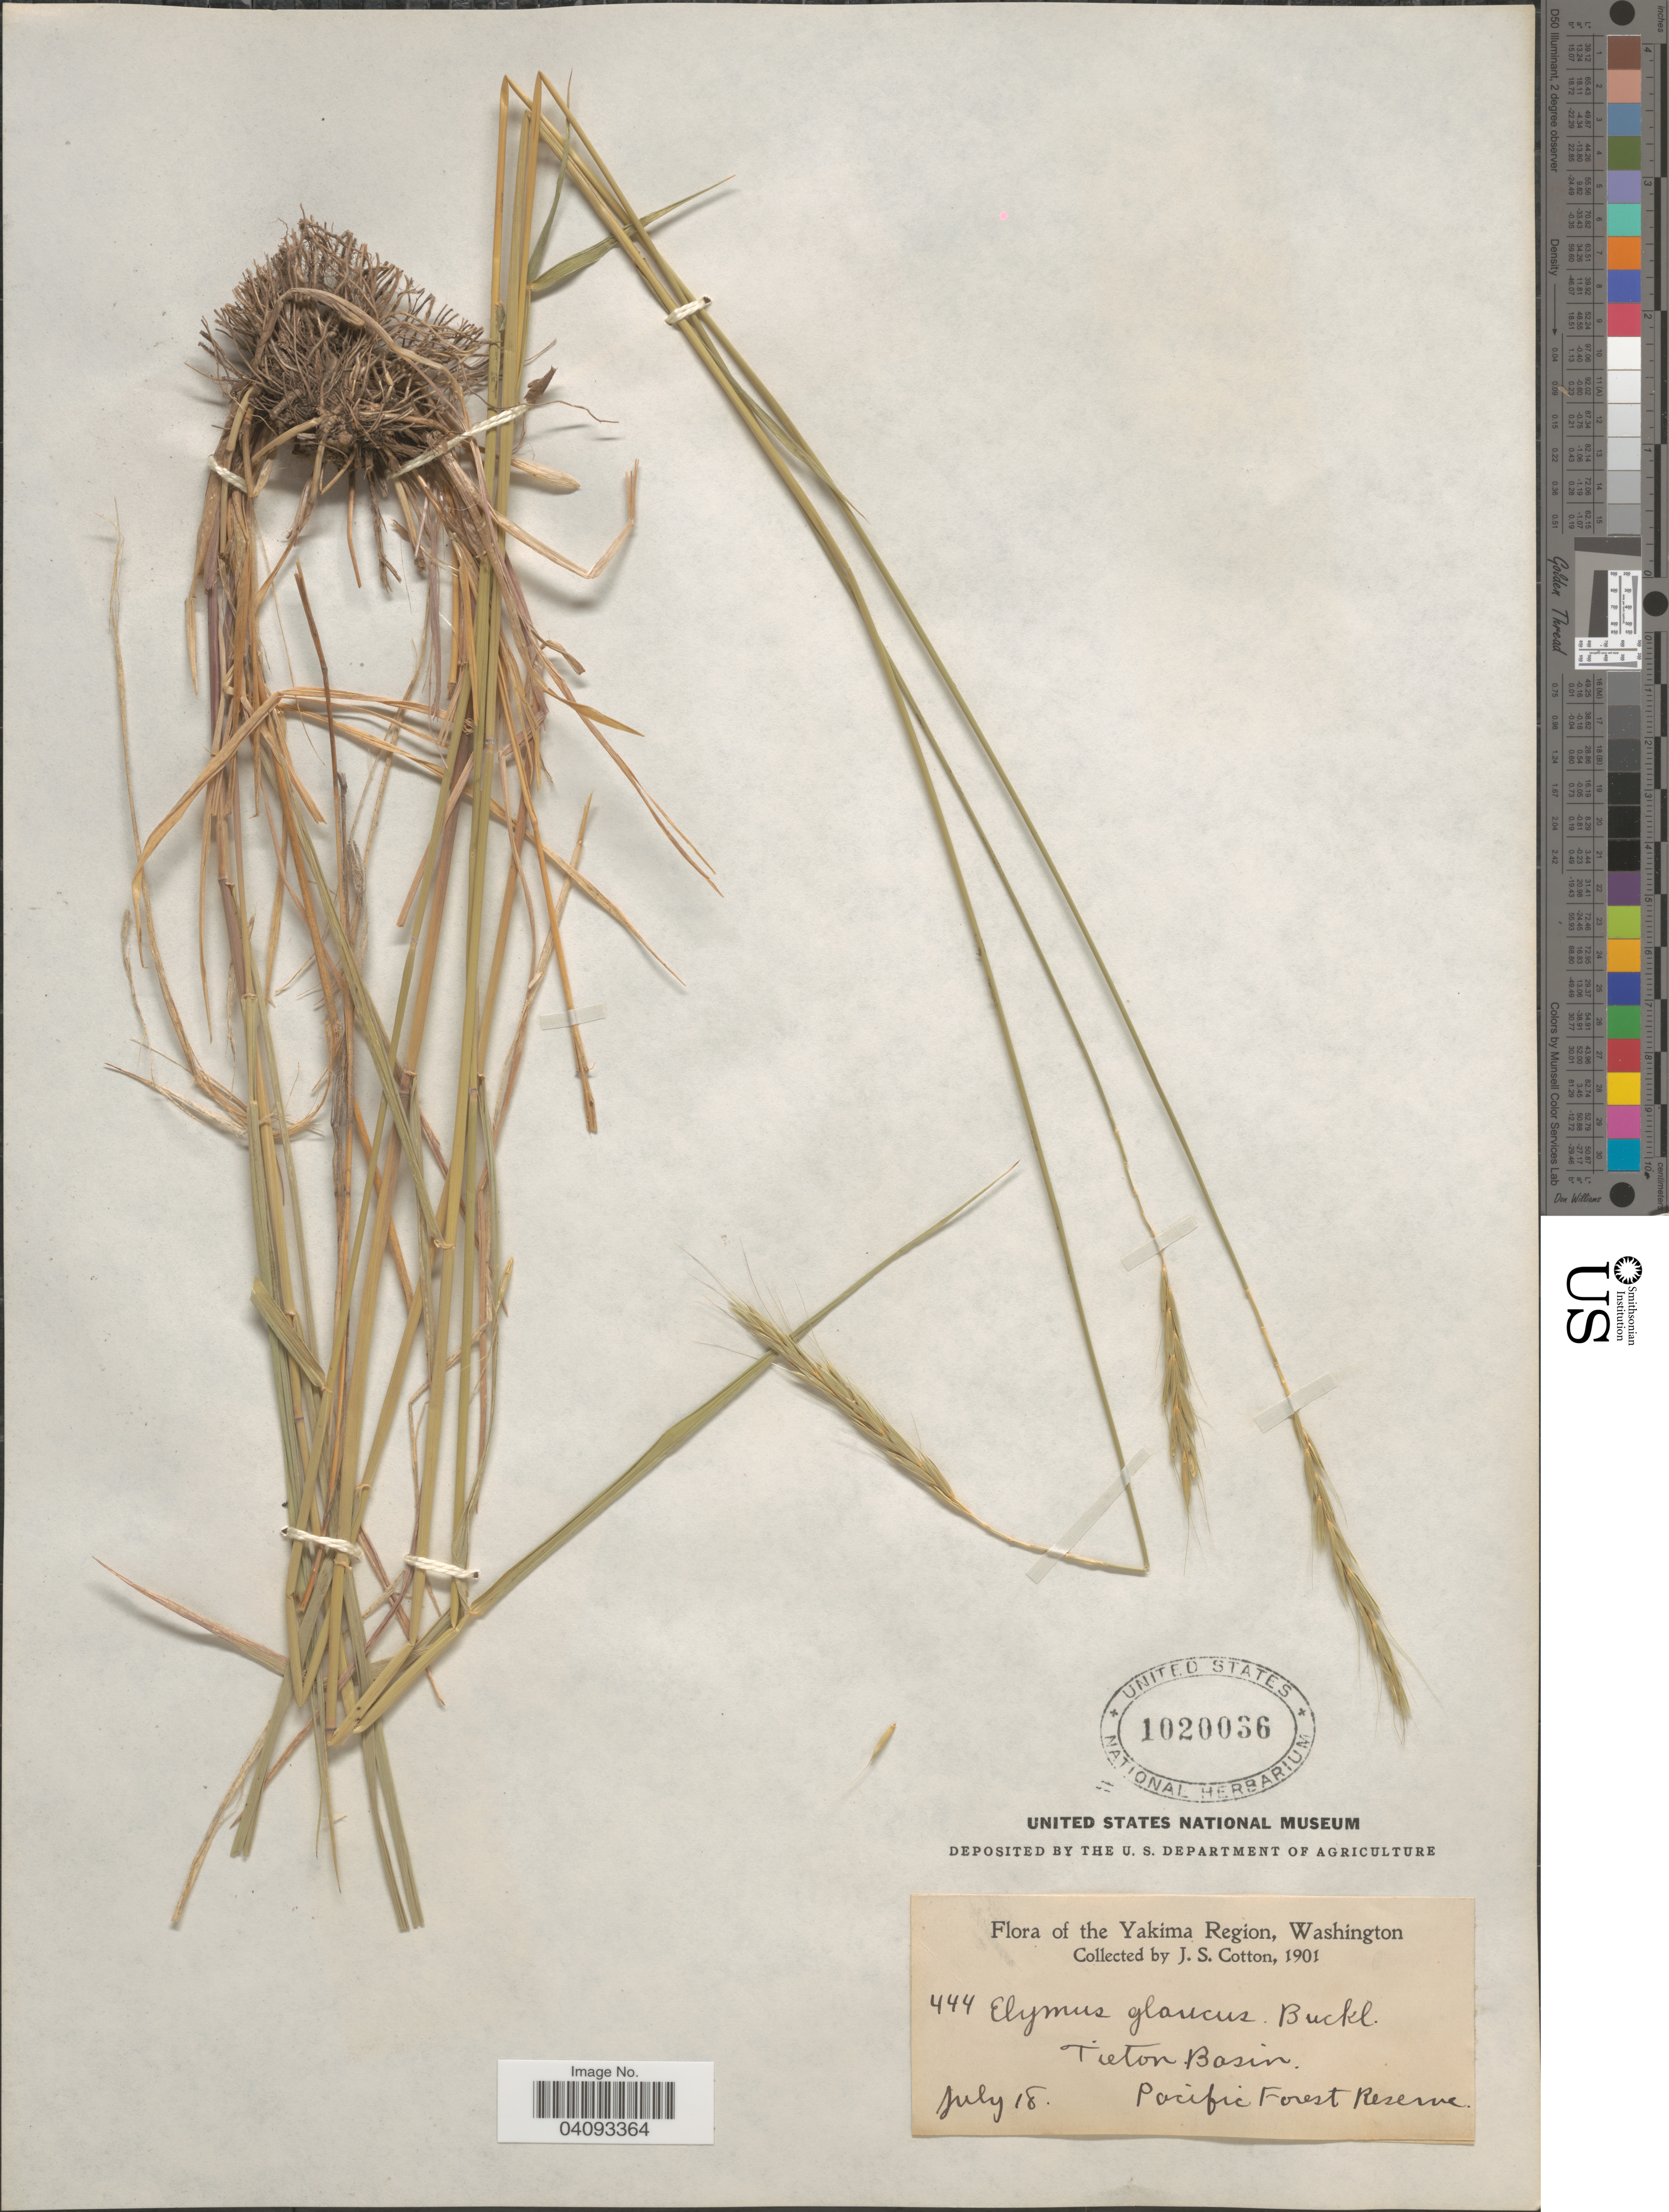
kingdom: Plantae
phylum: Tracheophyta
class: Liliopsida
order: Poales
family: Poaceae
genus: Elymus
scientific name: Elymus glaucus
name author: Buckley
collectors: J. S. Cotton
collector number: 444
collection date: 1901-07-18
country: United States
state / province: Washington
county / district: Yakima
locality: Yakima Region. Tieton Basin. Pacific Forest Reserve.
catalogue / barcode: US 1020036